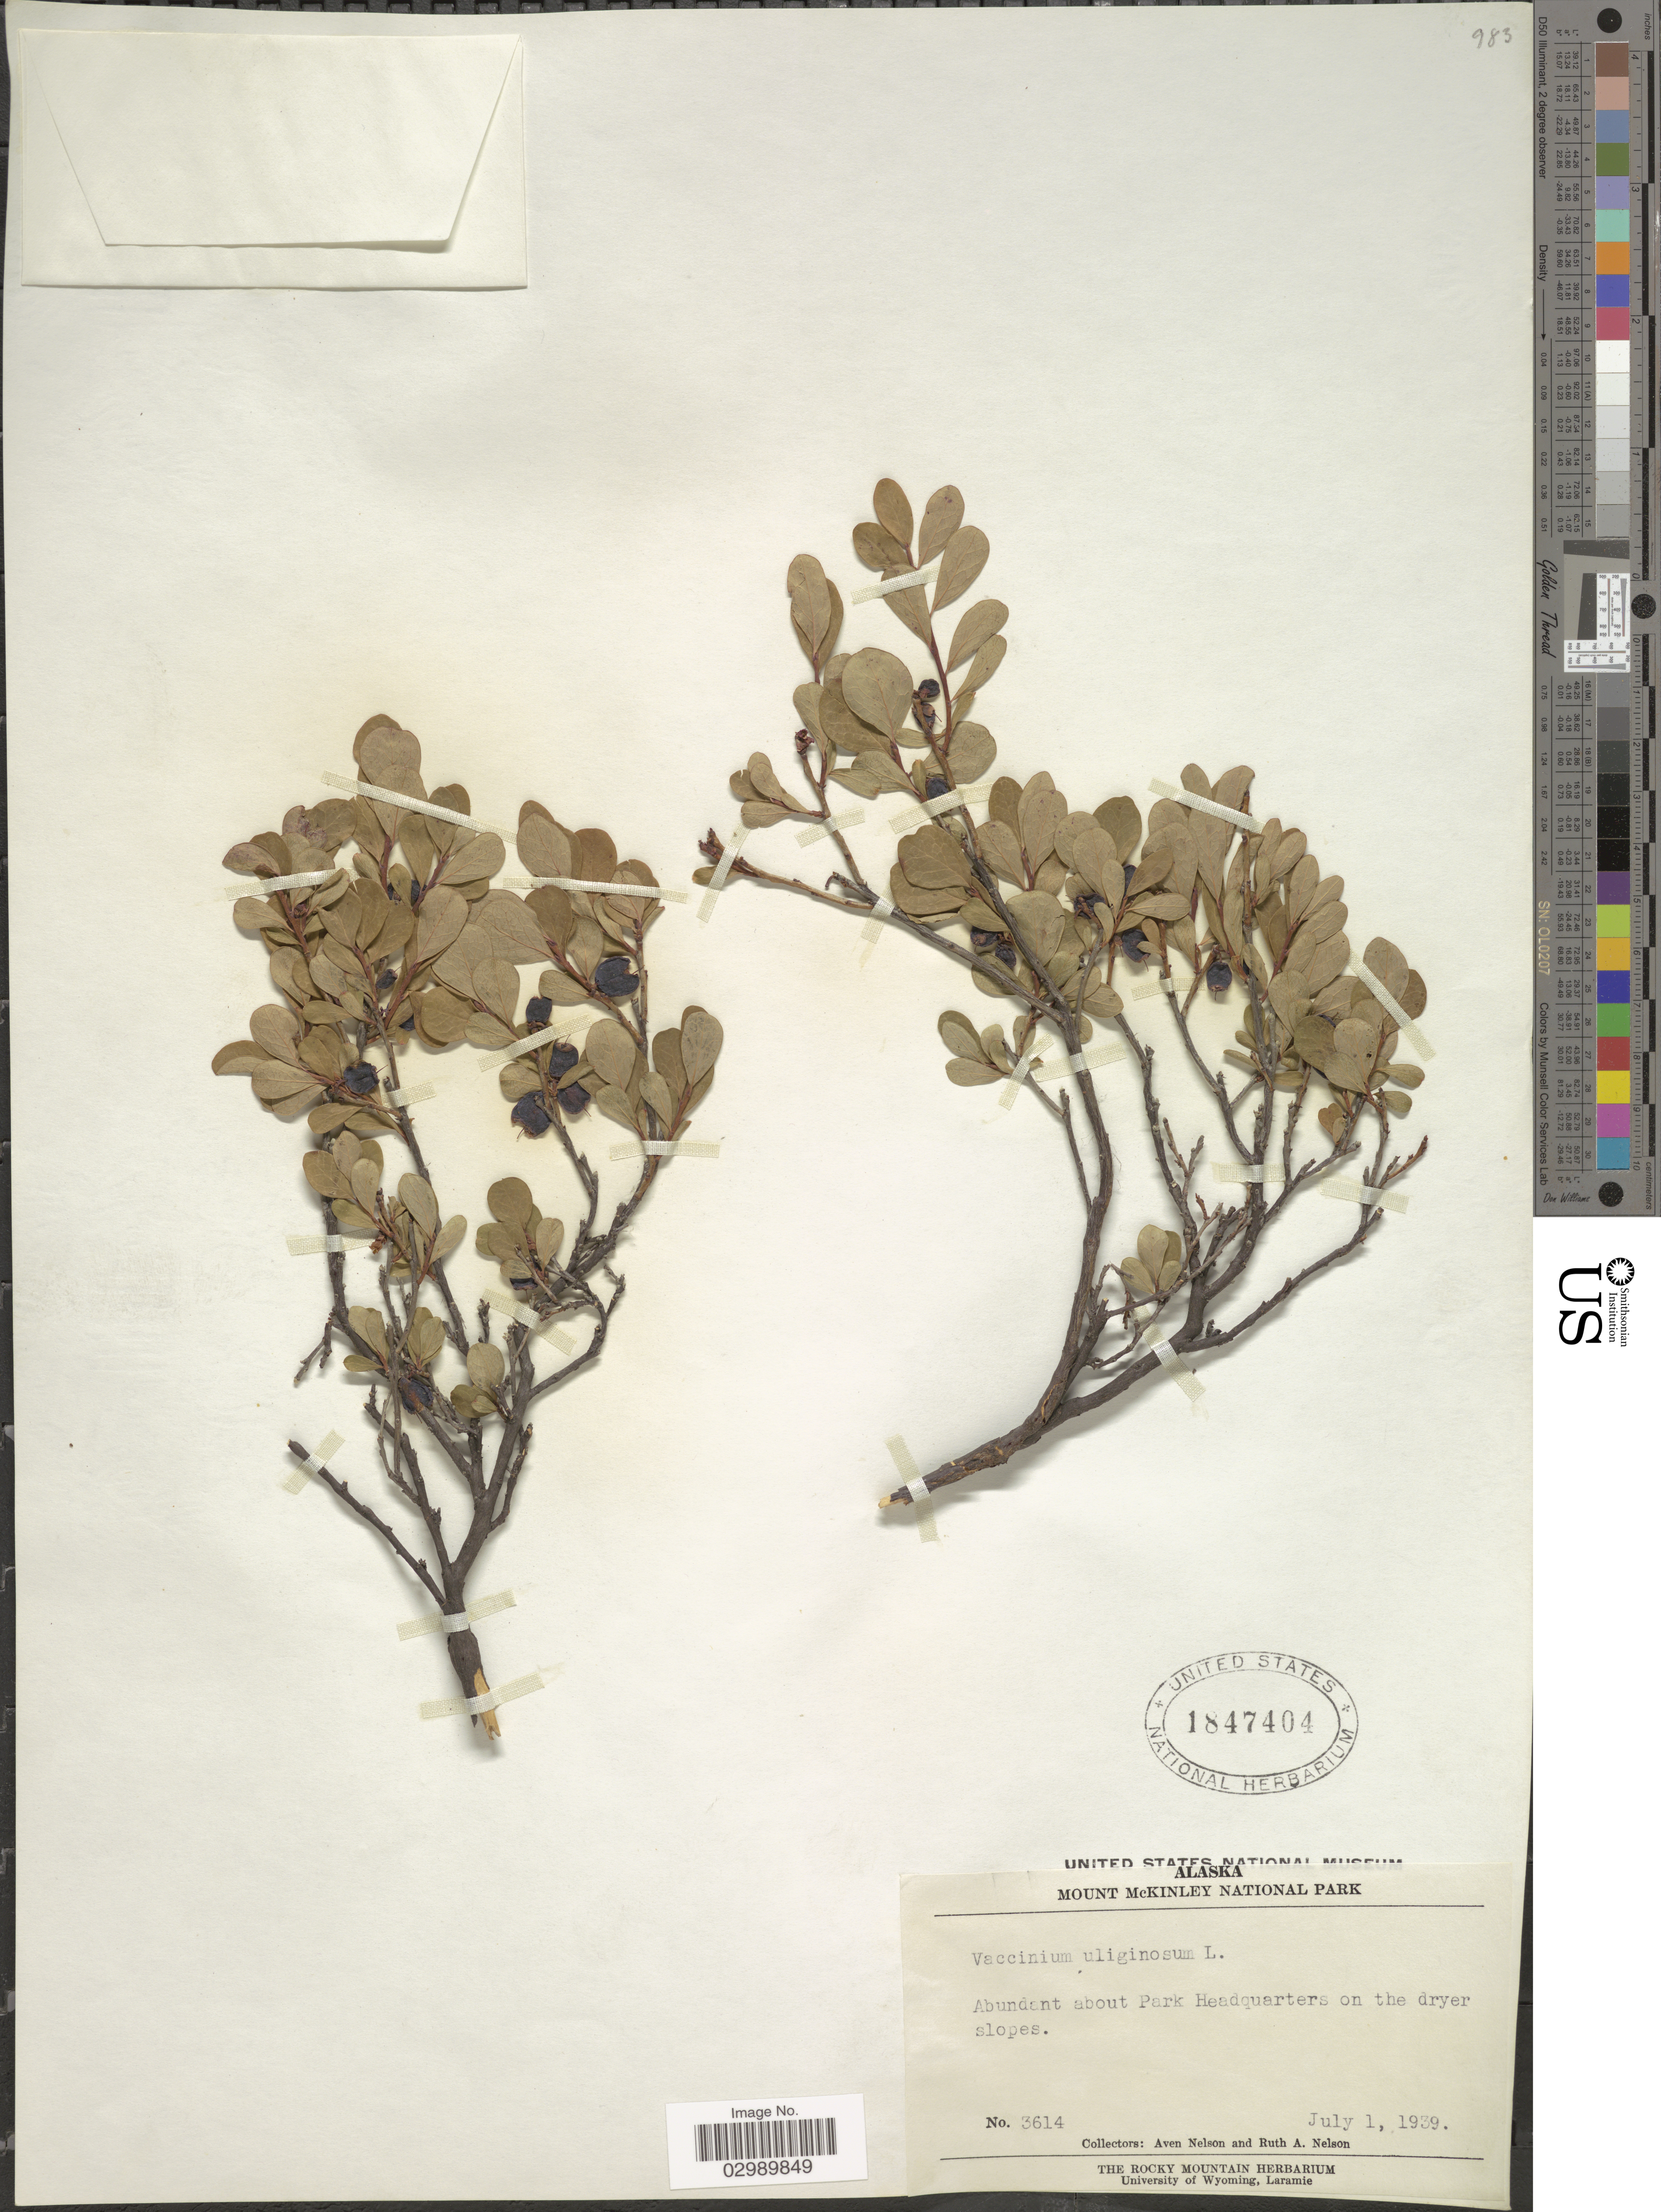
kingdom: Plantae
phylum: Tracheophyta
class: Magnoliopsida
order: Ericales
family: Ericaceae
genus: Vaccinium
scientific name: Vaccinium uliginosum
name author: L.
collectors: A. Nelson & R. A. Nelson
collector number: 3614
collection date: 1939-07-01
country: United States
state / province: Alaska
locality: Mount McKinley National Park, Abundant about Park Headquarters on the dryer slopes.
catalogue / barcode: US 1847404